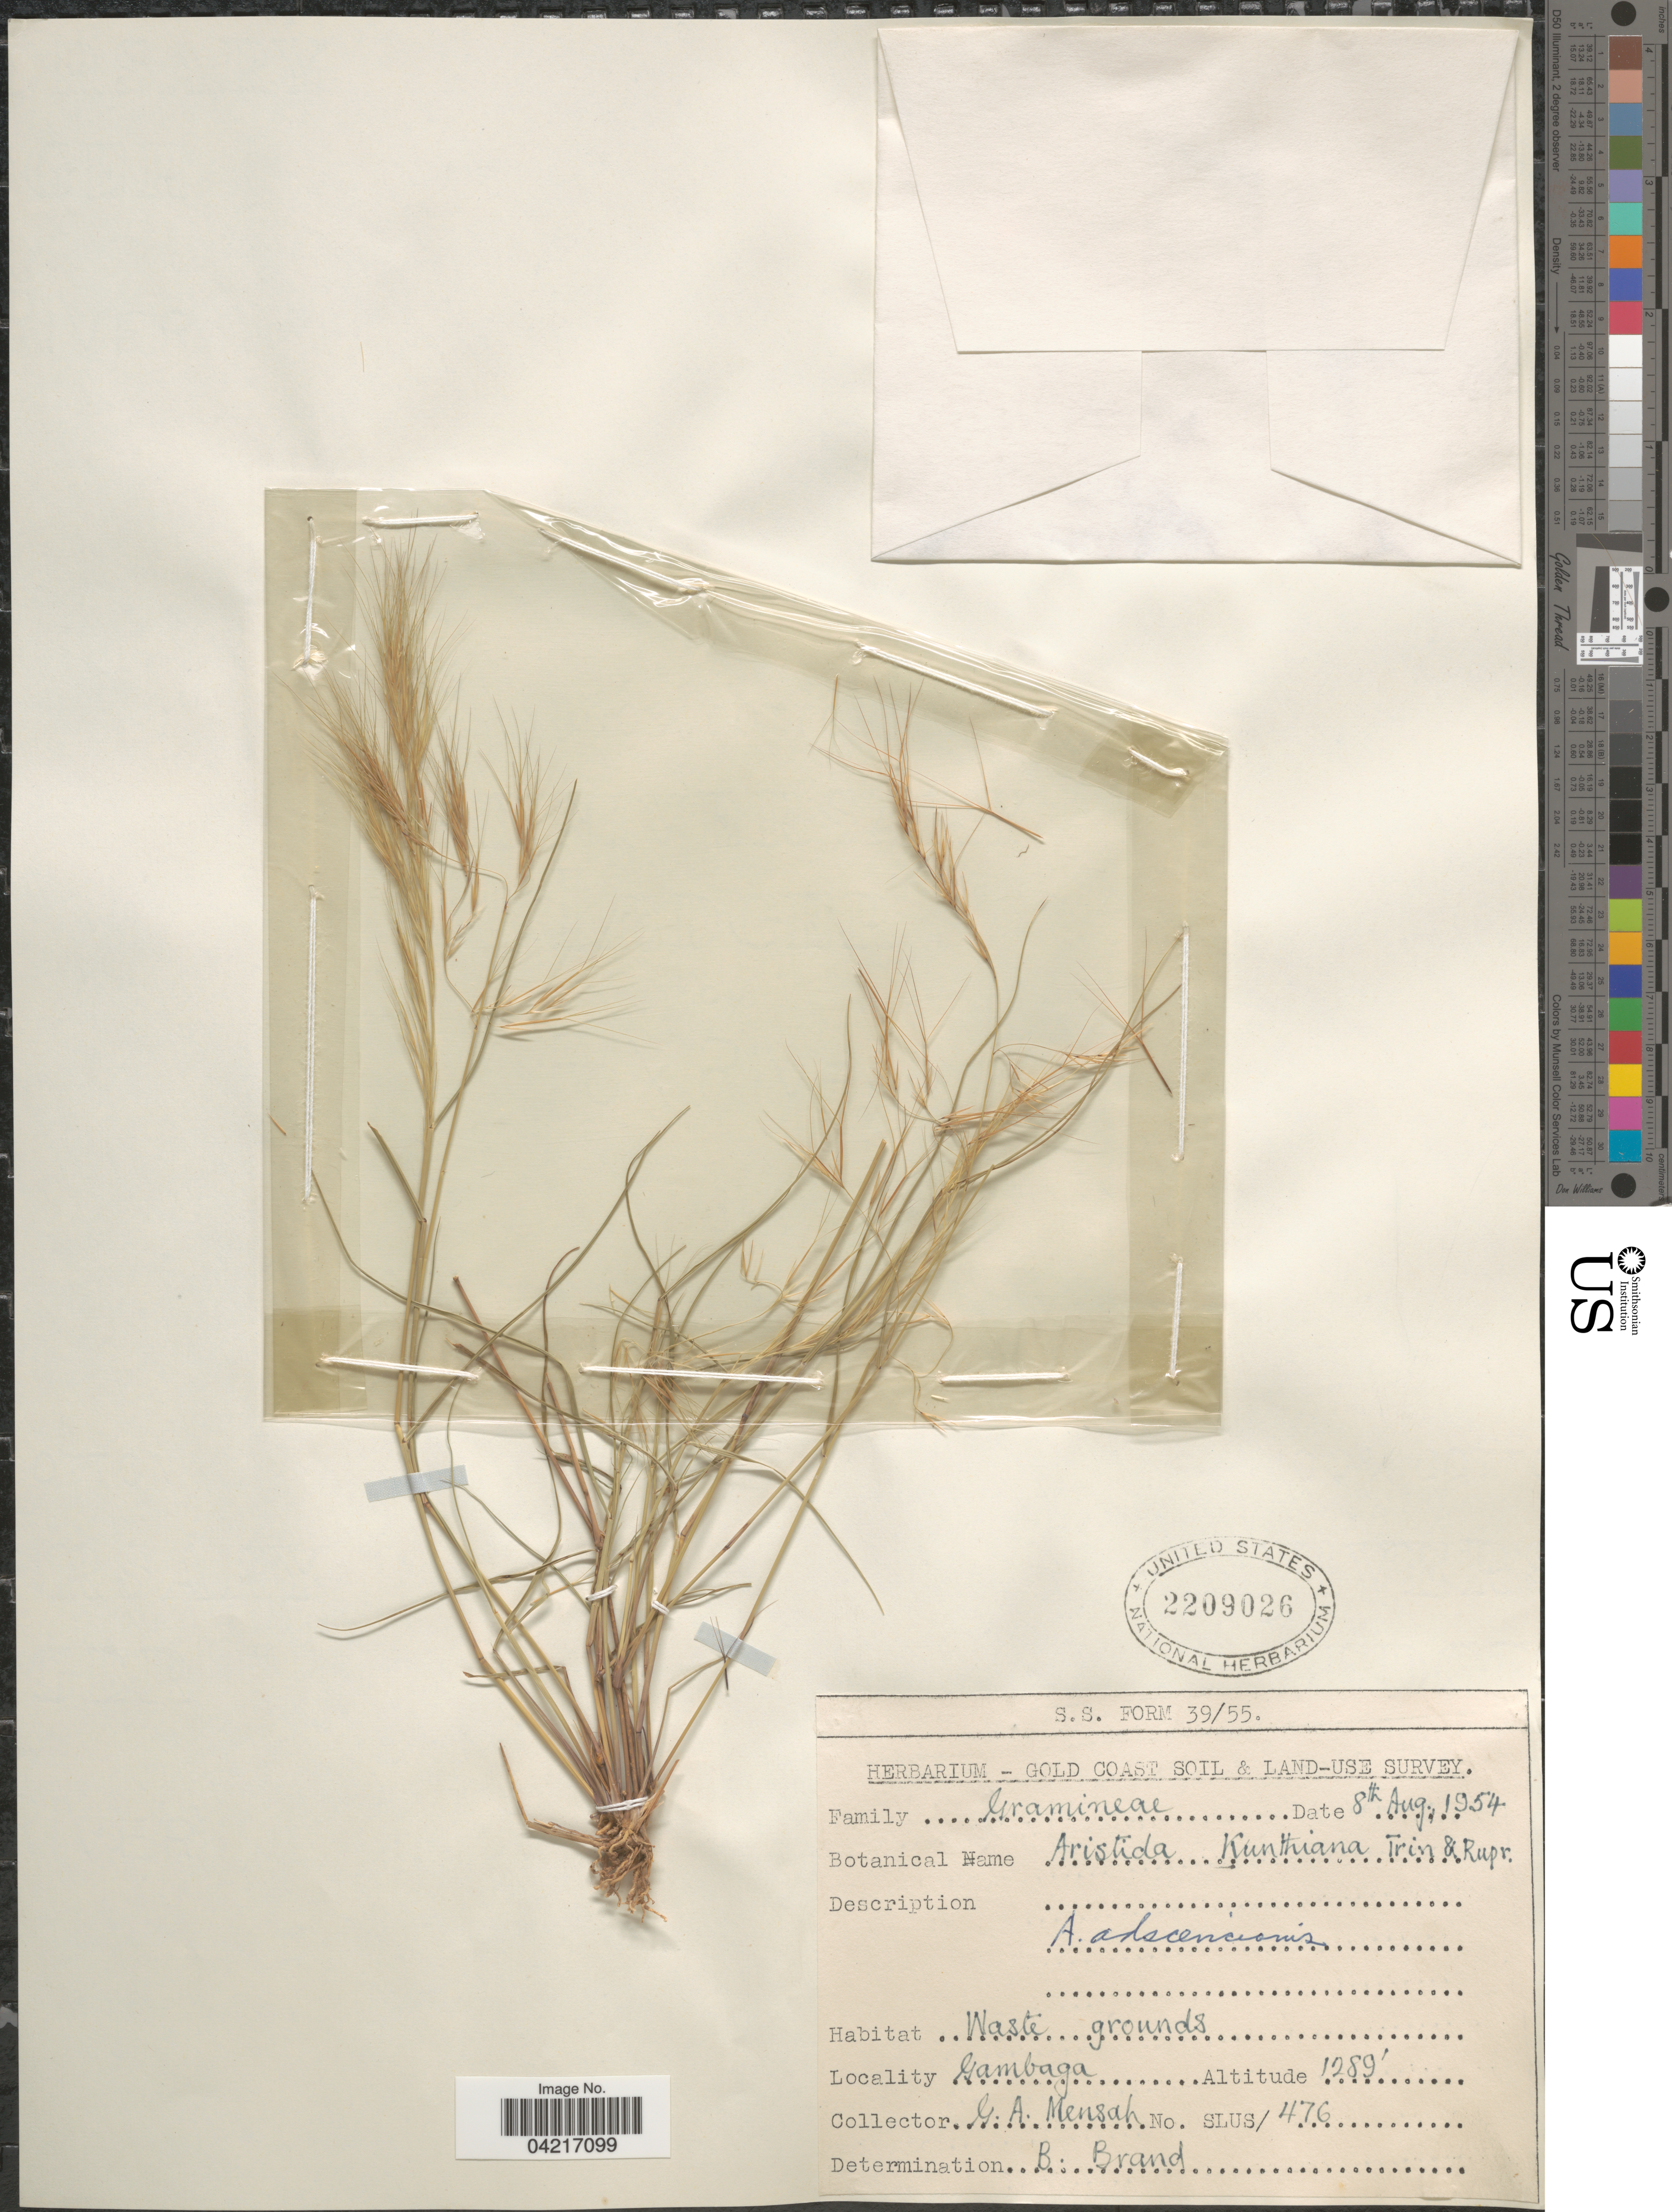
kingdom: Plantae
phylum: Tracheophyta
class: Liliopsida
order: Poales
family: Poaceae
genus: Aristida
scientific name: Aristida adscensionis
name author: L.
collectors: G. Mensah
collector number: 476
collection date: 1954-08-08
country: Ghana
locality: Waste grounds. Gambaga.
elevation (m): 393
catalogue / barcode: US 2209026